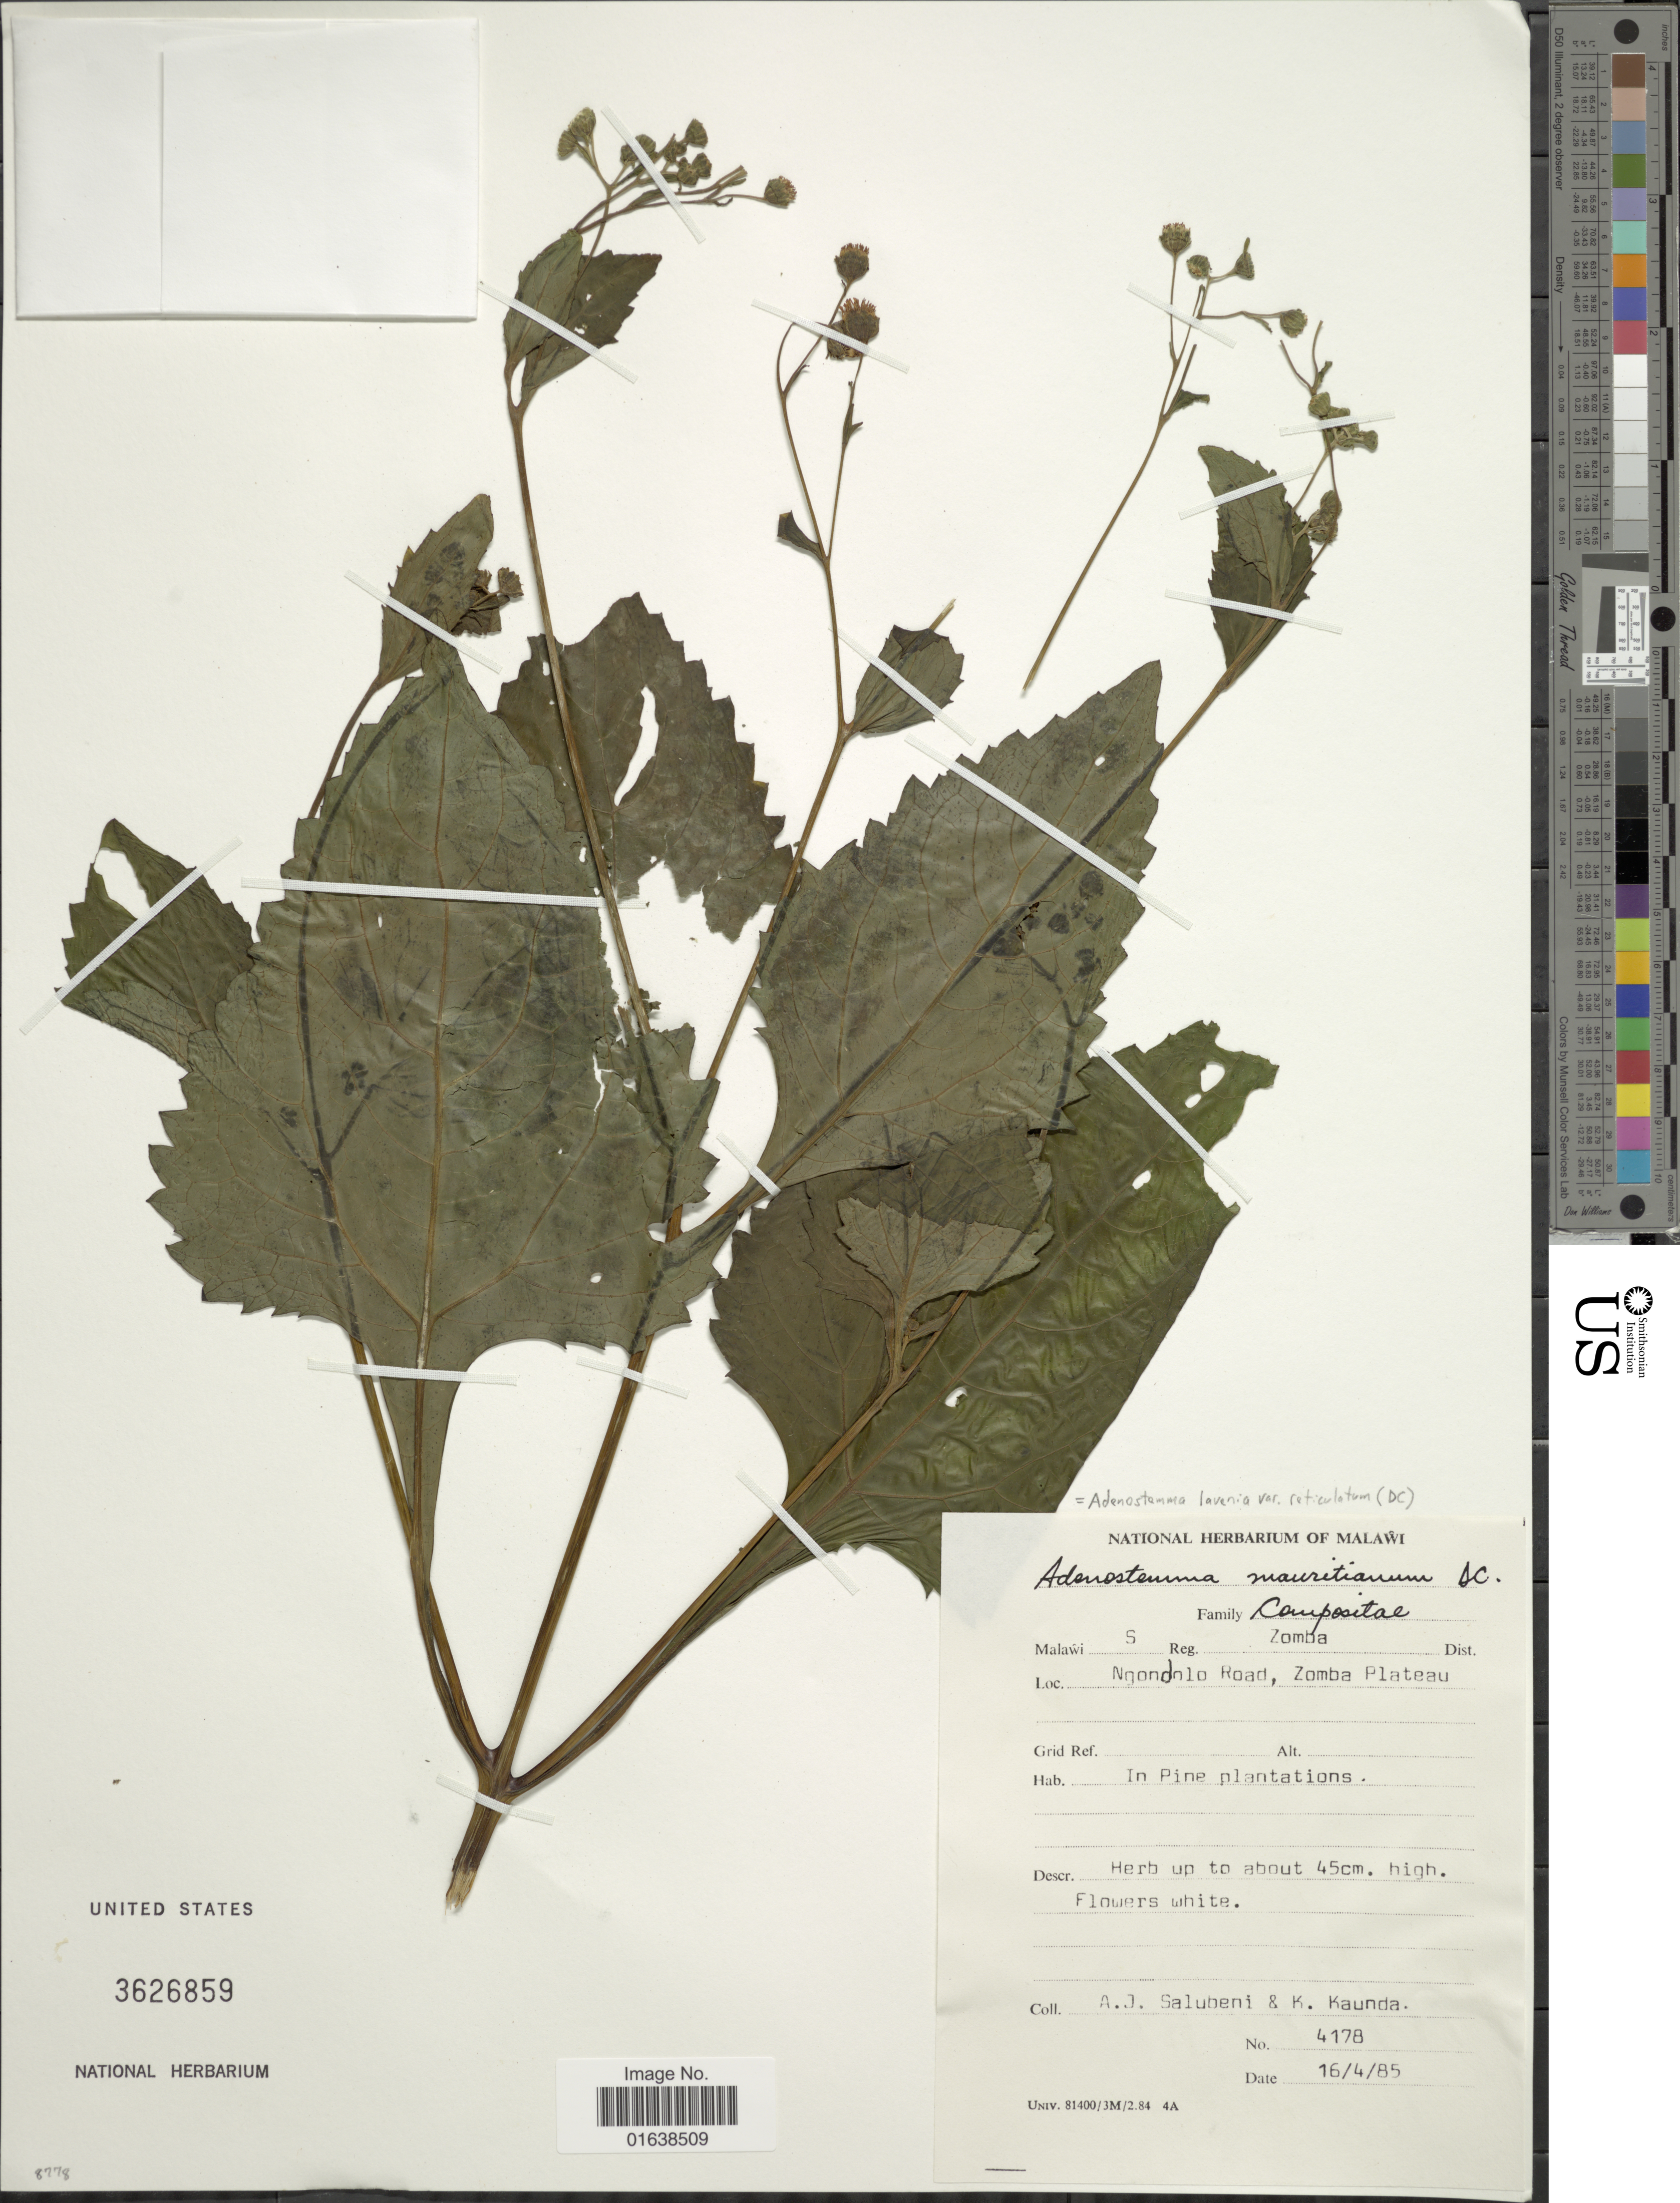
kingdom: Plantae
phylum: Tracheophyta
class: Magnoliopsida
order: Asterales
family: Asteraceae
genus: Adenostemma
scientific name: Adenostemma mauritianum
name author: DC.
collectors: A. J. Salubeni & K. Kaunda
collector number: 4178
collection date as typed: Transcribed d/m/y: 16/4/85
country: Malawi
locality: Ngondnlo Road, Zomba Plateau. Malawi S Reg Zomda Dist.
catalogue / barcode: US 3626859